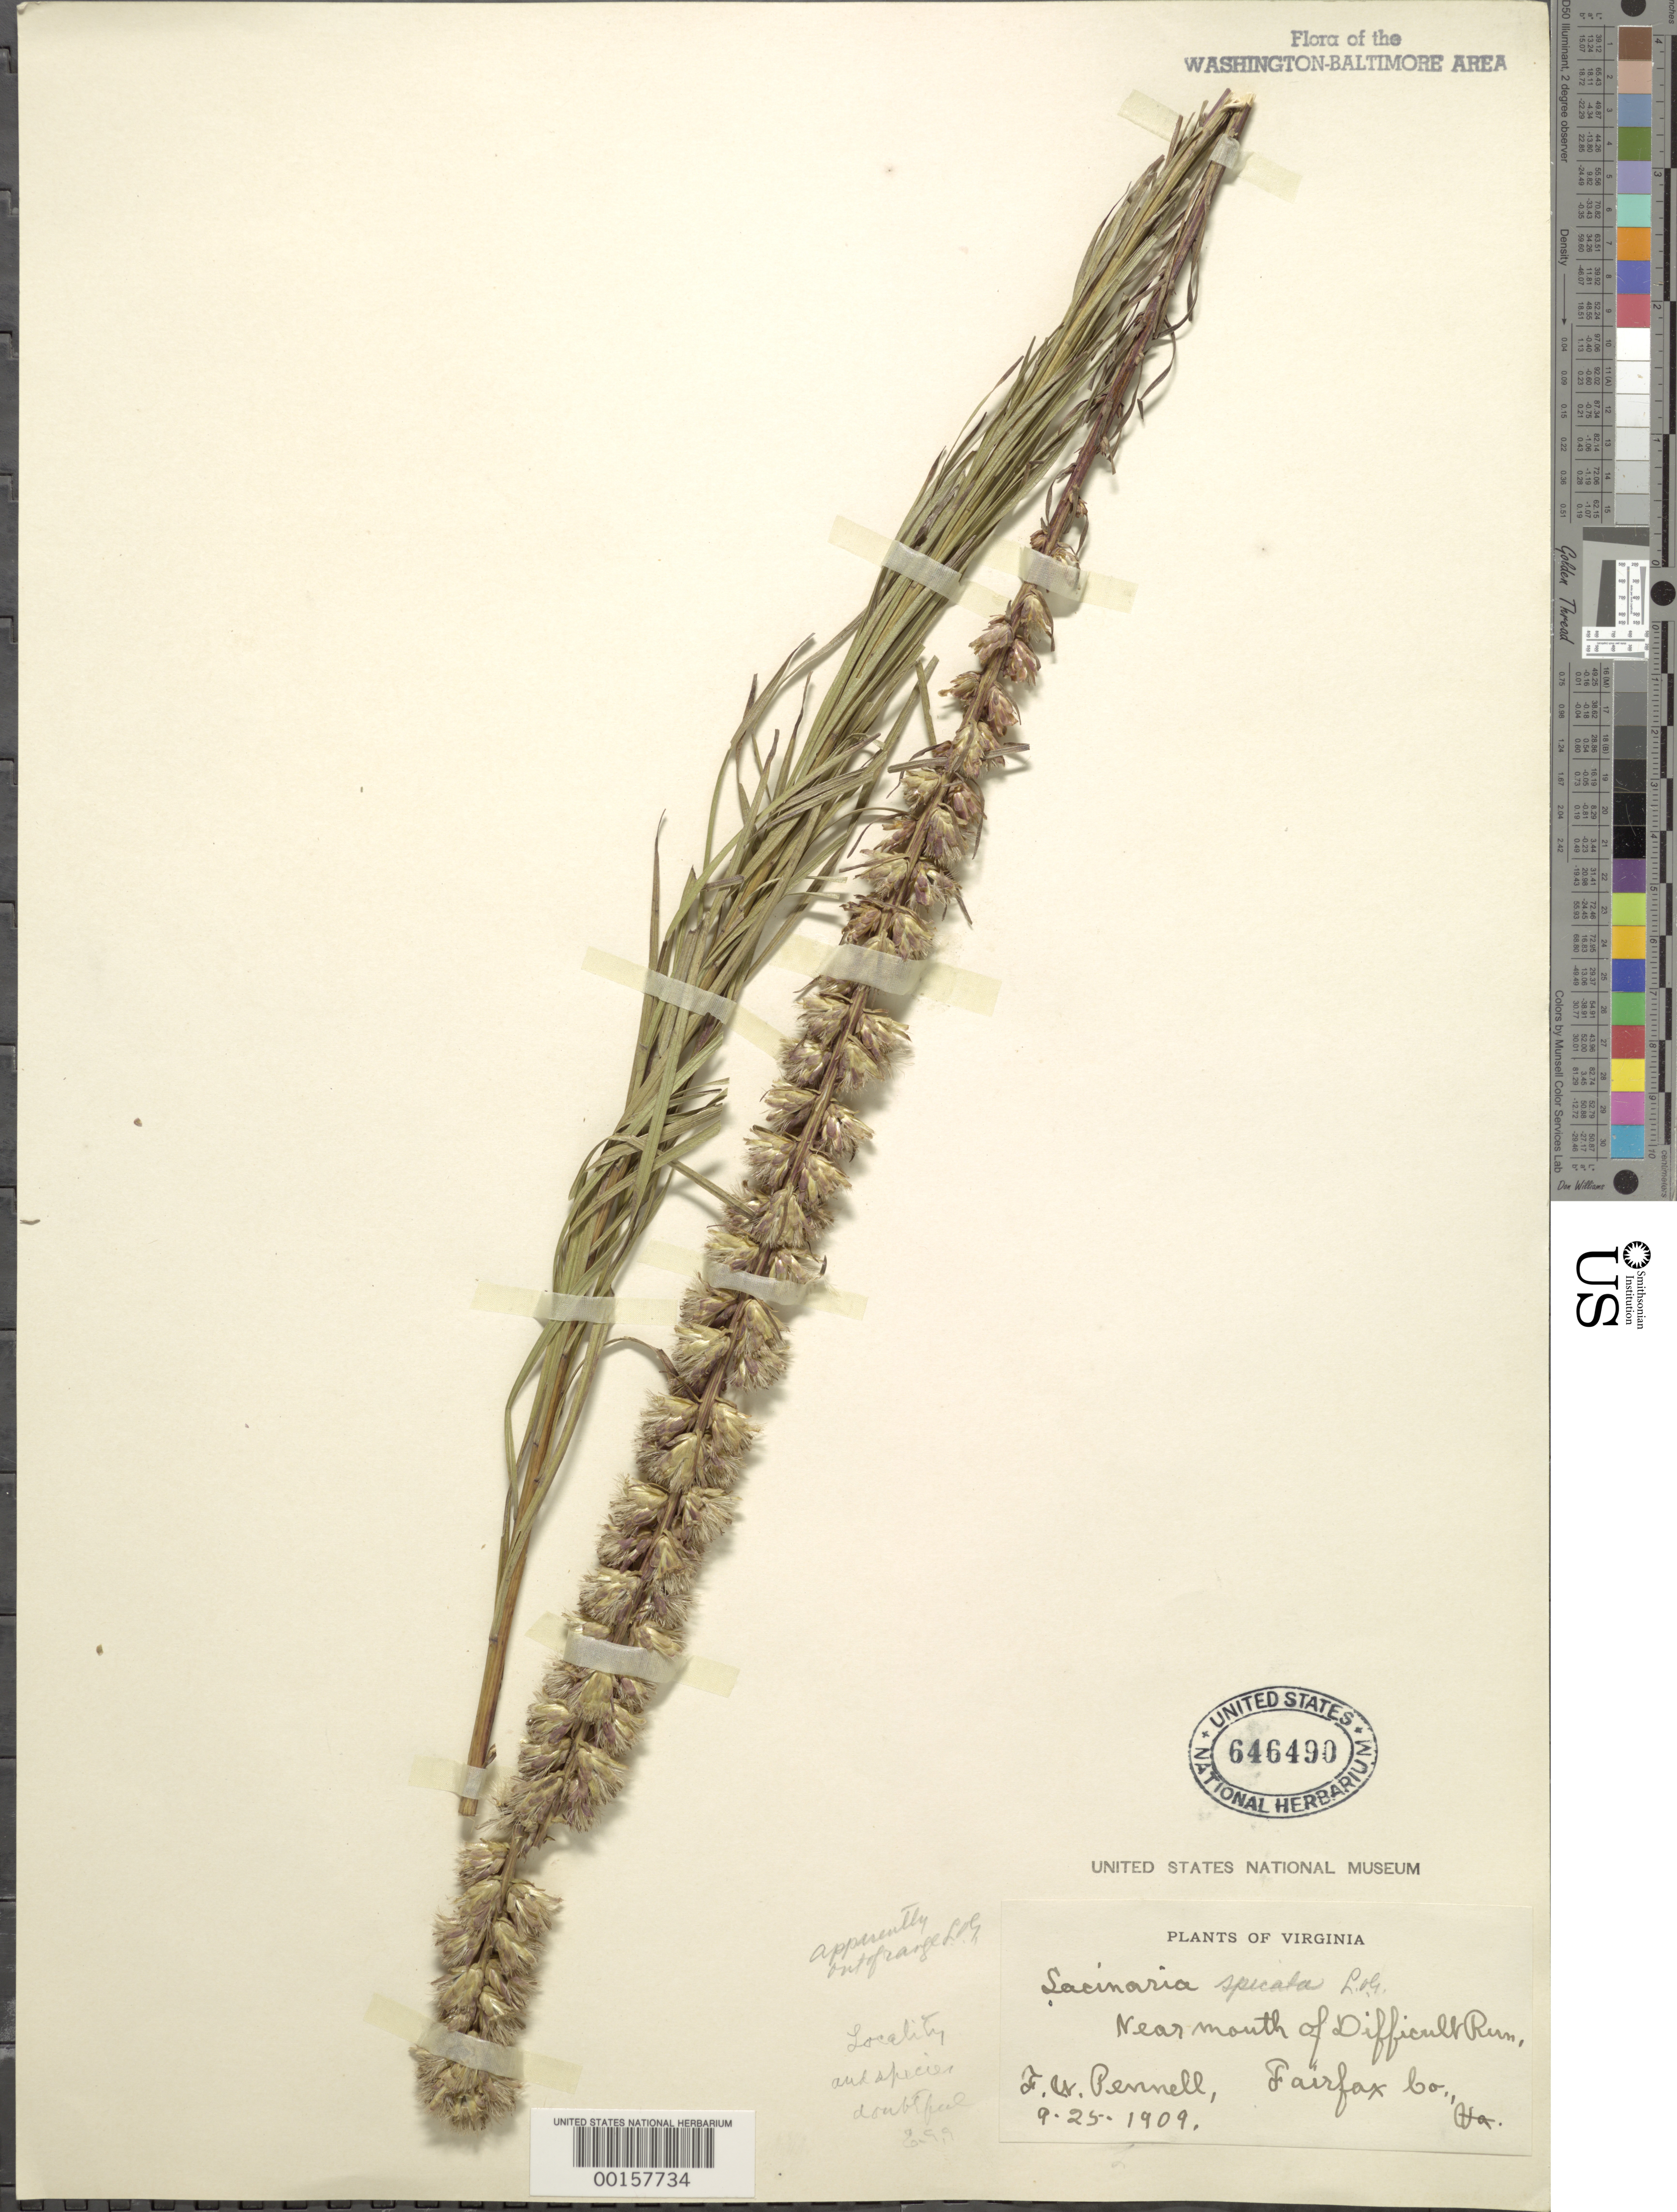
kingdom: Plantae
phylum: Tracheophyta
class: Magnoliopsida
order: Asterales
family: Asteraceae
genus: Liatris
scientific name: Liatris spicata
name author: (L.) Willd.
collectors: F. W. Pennell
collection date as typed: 25 Sep 1909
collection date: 1909-09-25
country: United States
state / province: Virginia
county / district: Fairfax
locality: Mouth of Difficult Run vicinity C. & O. Canal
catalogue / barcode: US 646490